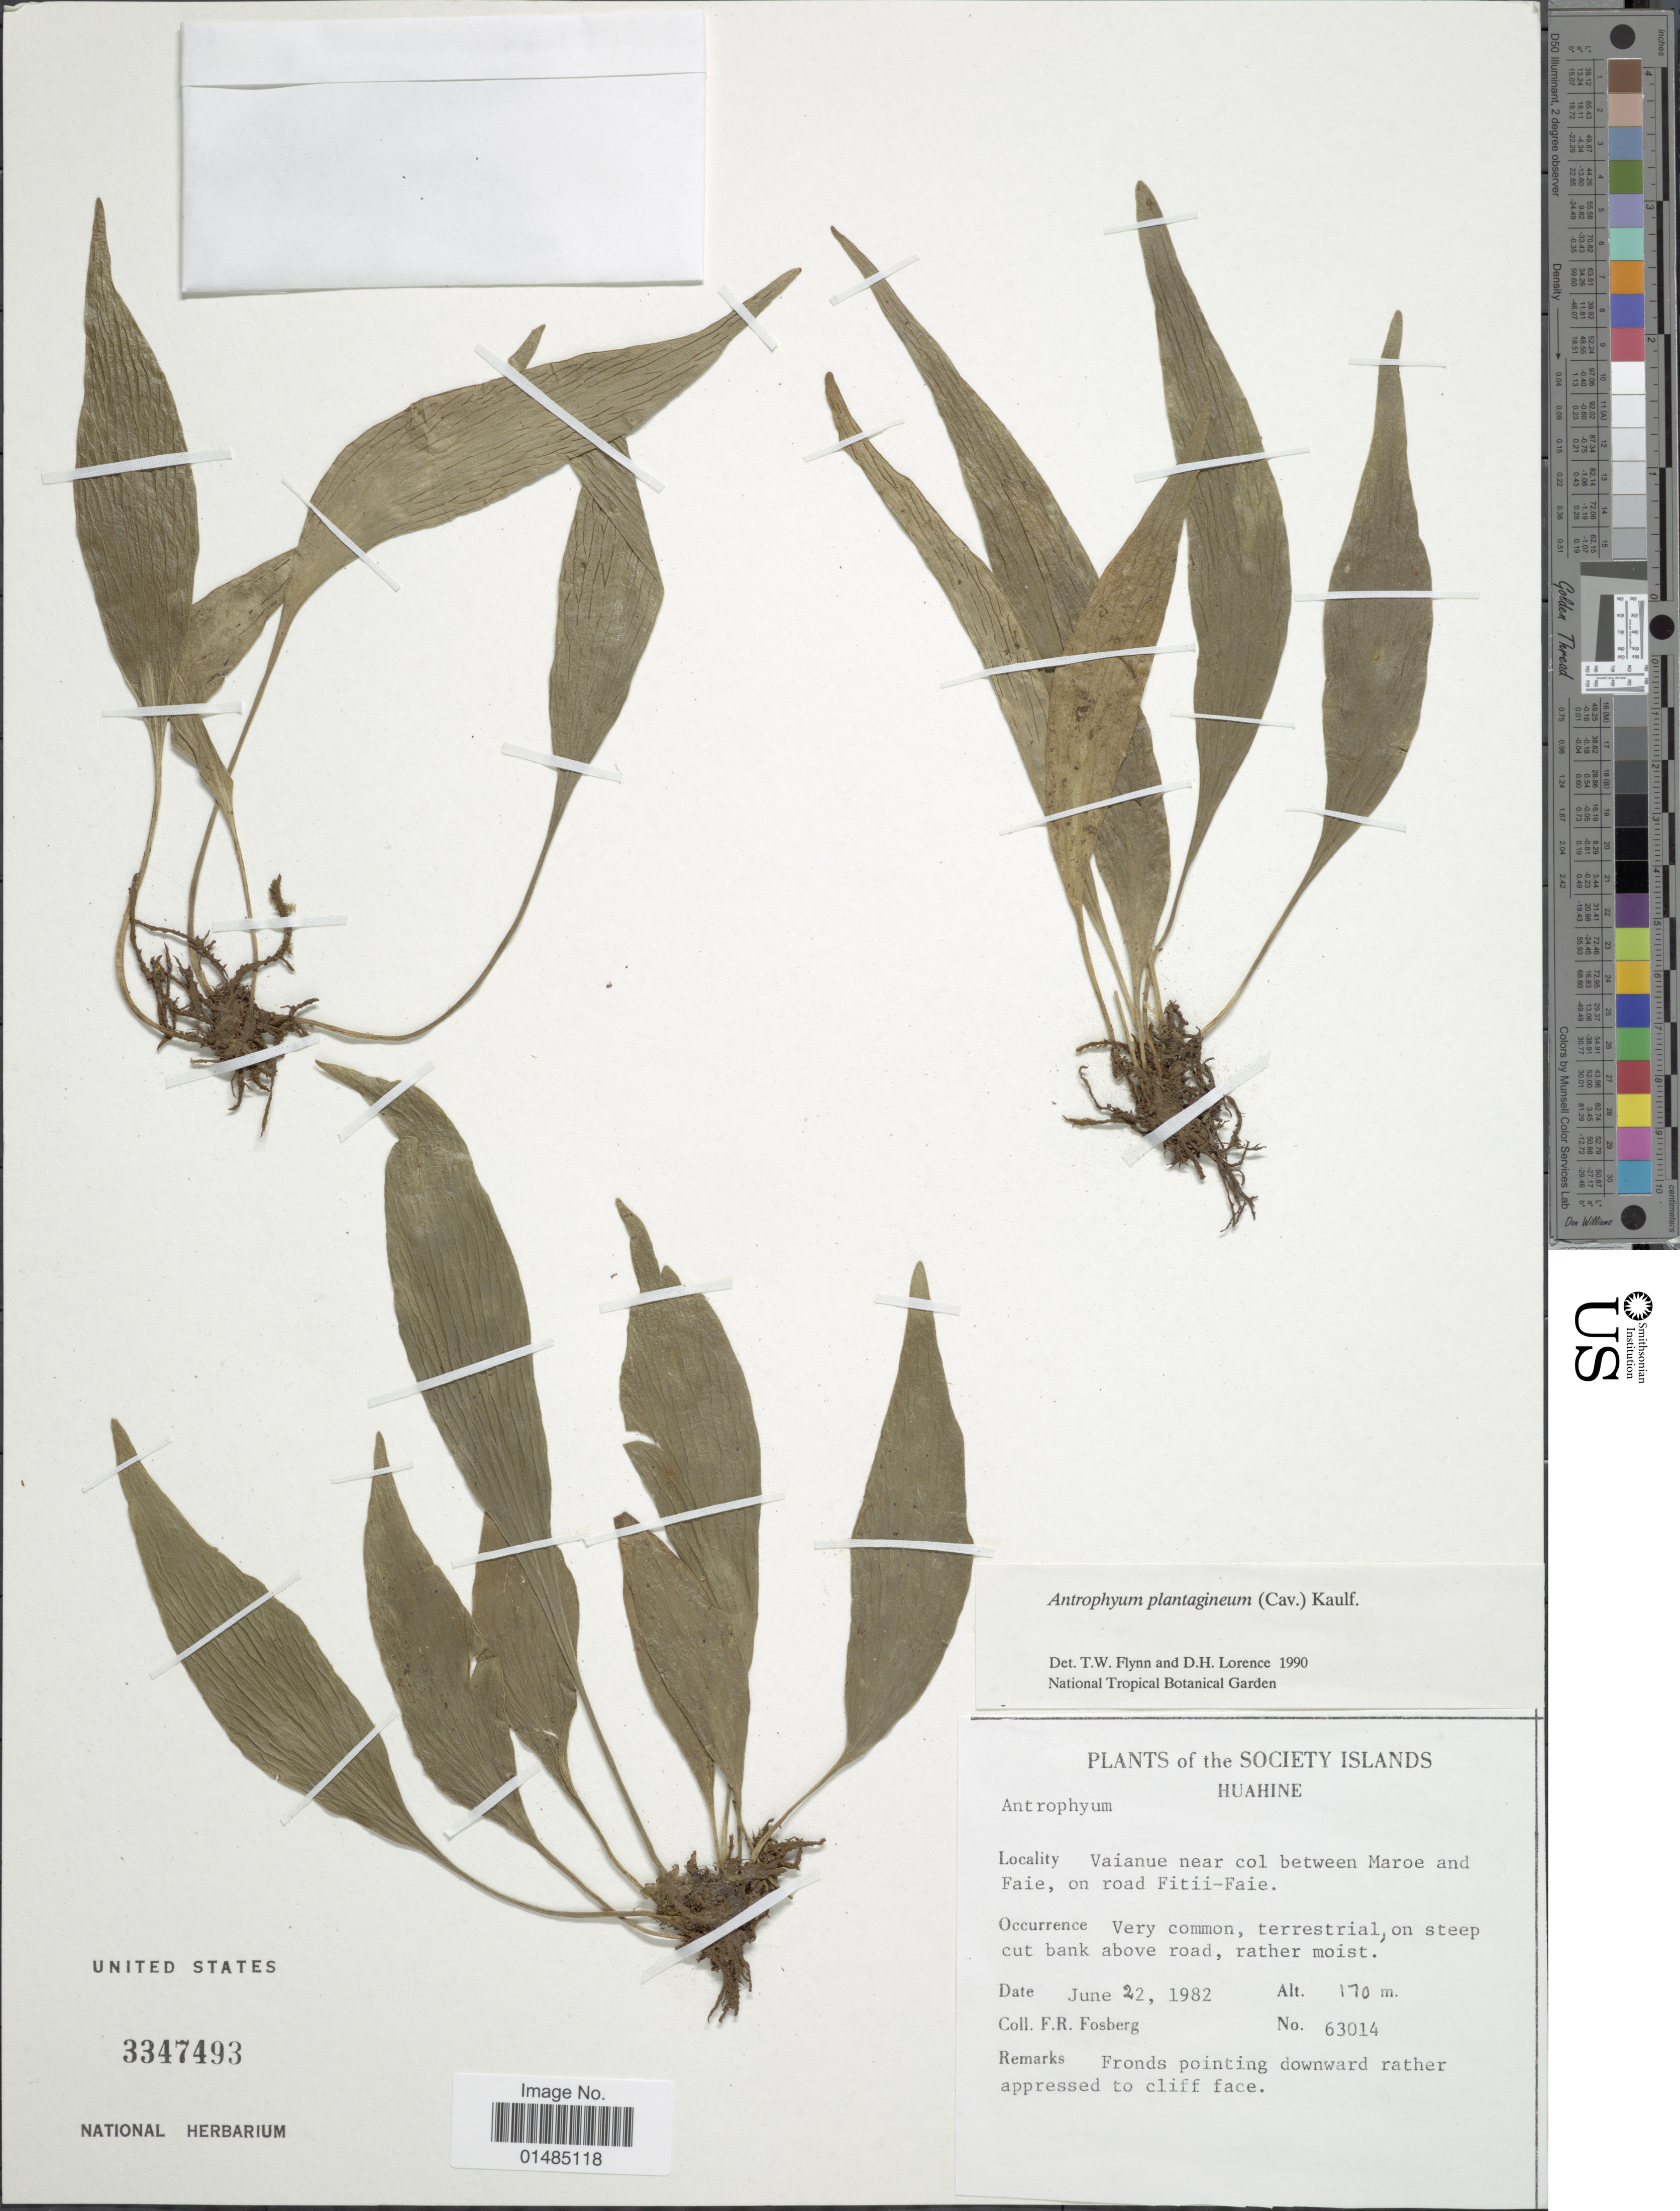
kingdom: Plantae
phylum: Tracheophyta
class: Polypodiopsida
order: Polypodiales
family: Pteridaceae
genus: Antrophyum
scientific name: Antrophyum plantagineum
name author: (Cav.) Kaulf.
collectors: F. R. Fosberg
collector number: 63014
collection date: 1982-06-22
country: French Polynesia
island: Huahine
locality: The Society Islands, Huahine, Vaianue near col between Maroe and Faie, on road Fitii-Faie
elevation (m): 170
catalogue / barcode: US 3347493